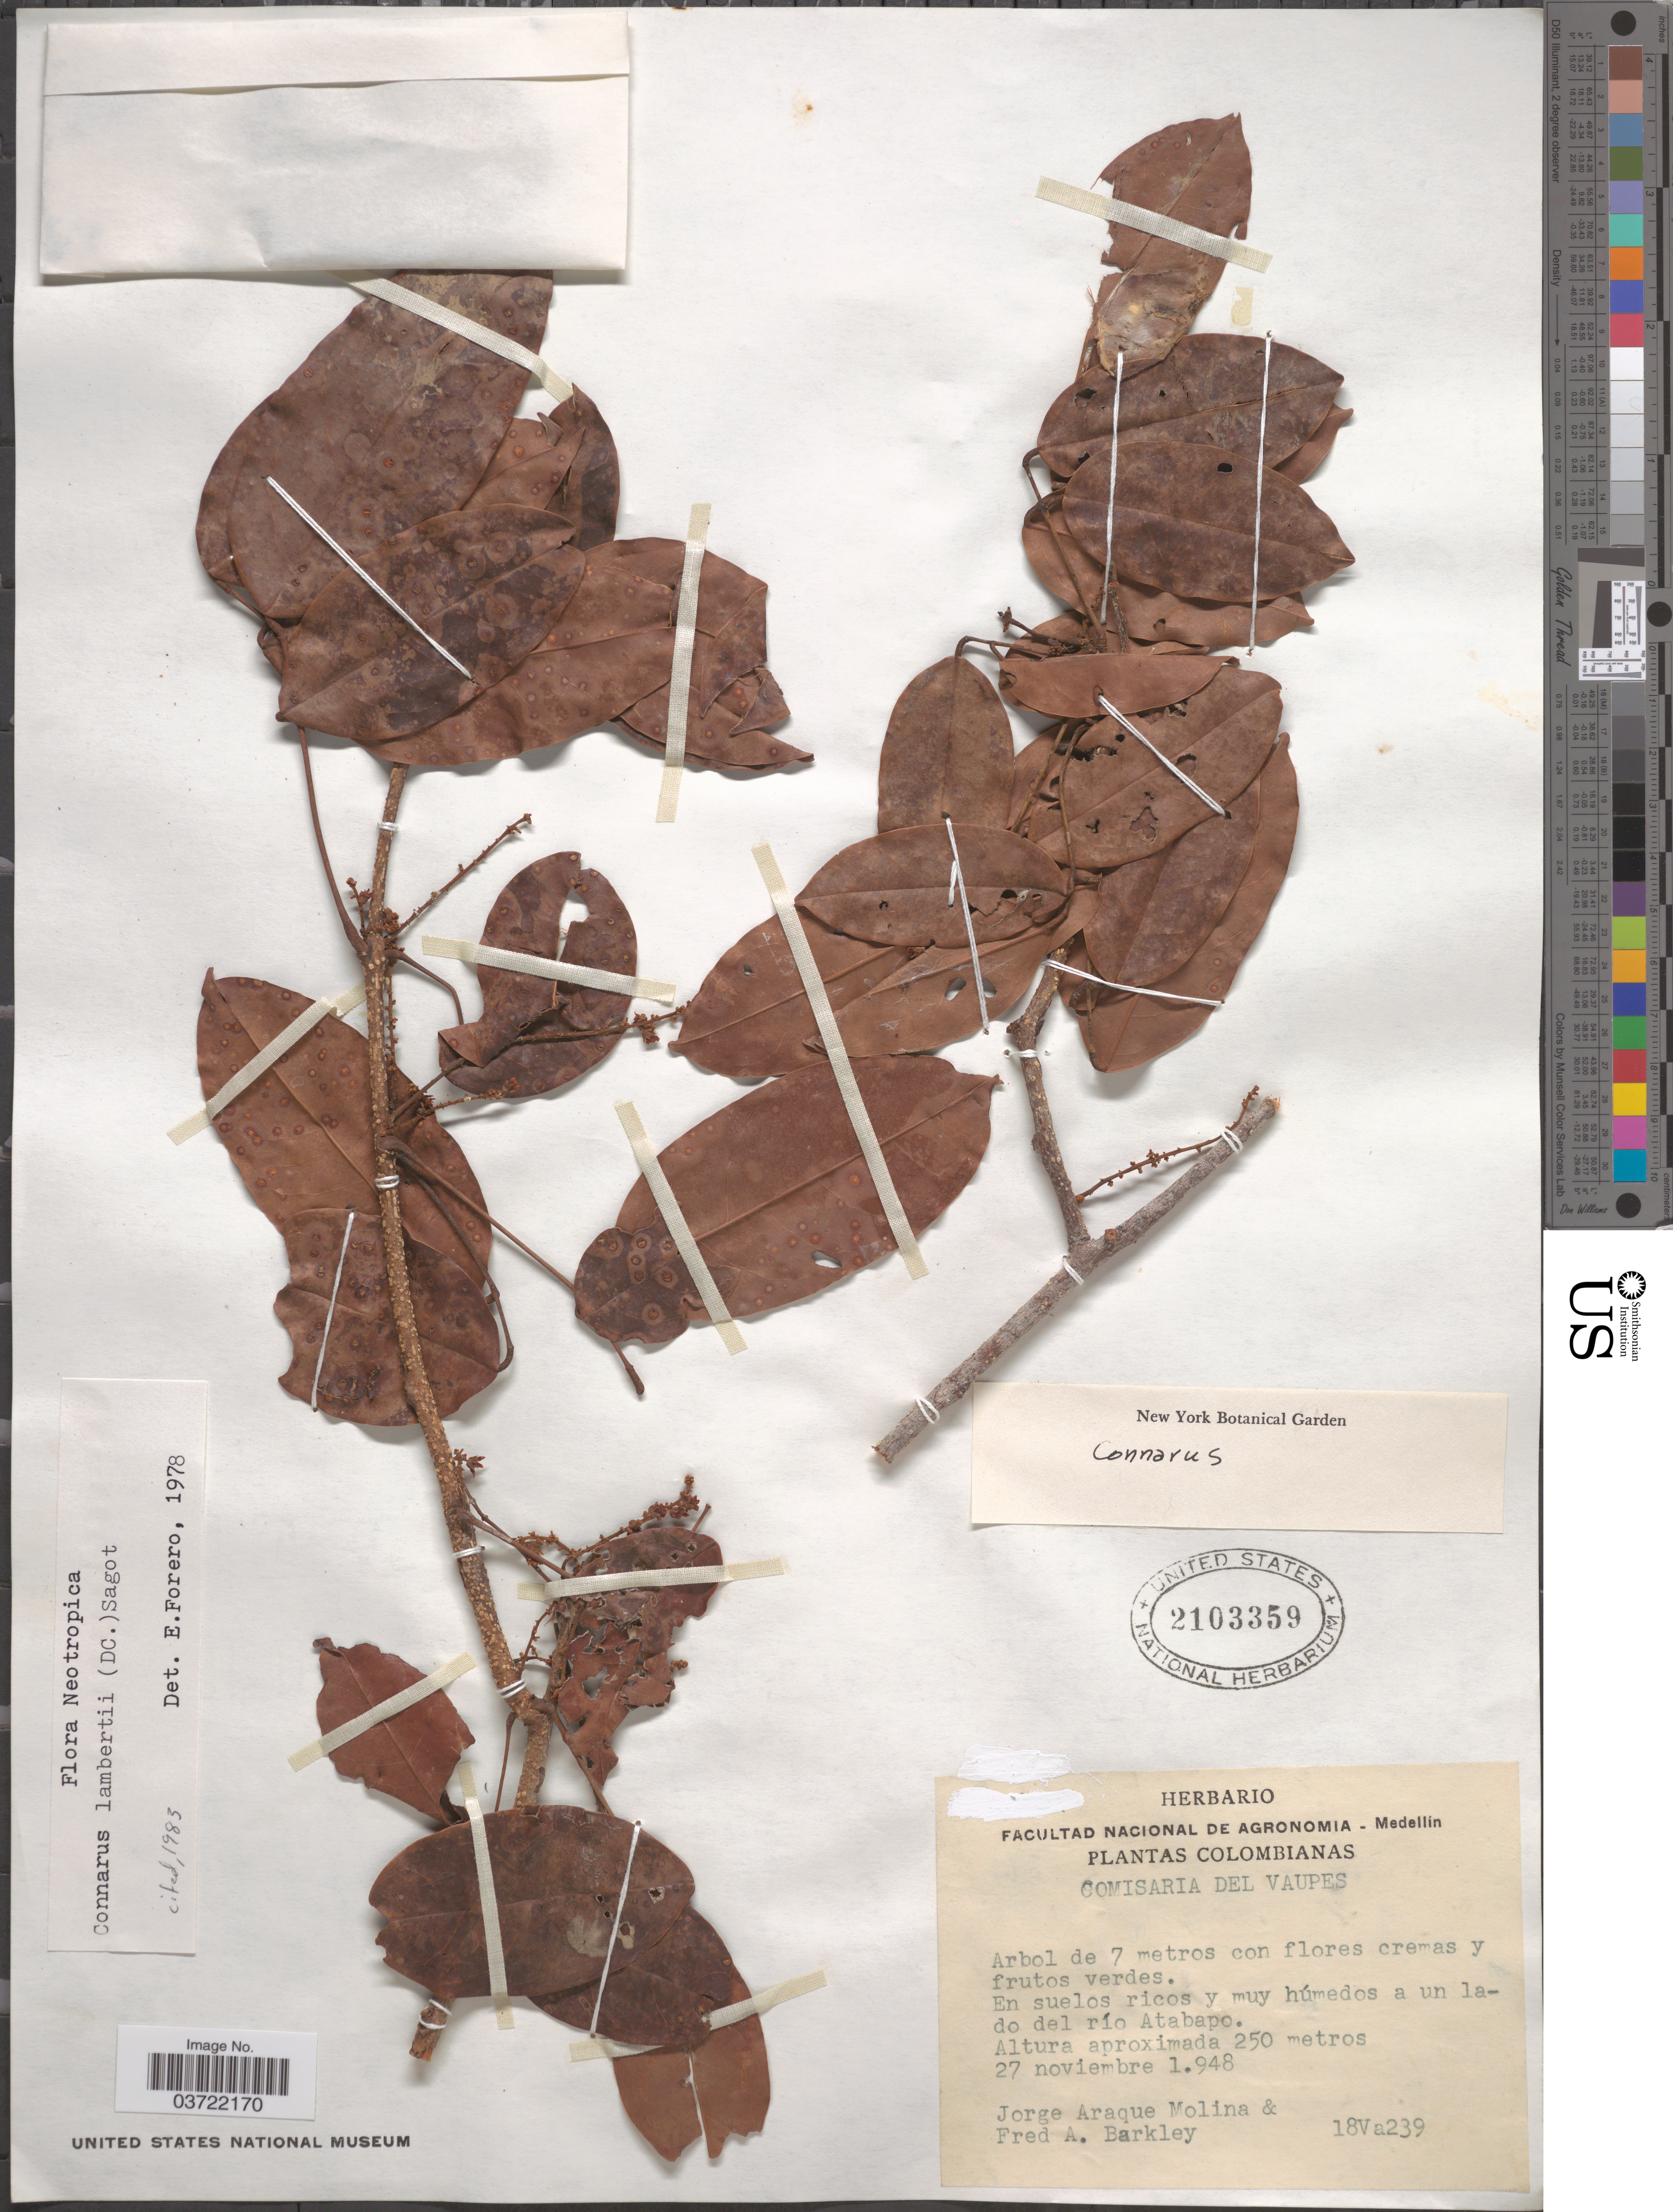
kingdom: Plantae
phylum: Tracheophyta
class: Magnoliopsida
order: Oxalidales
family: Connaraceae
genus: Connarus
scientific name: Connarus lambertii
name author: (DC.) Sagot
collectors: J. Araque Molina & F. A. Barkley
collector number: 18Va239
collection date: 1948-11-27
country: Colombia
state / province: Vaupés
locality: Comisaria del Vaupes. En suelos ricos y muy húmedos a un lado del río Atabapo.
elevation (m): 250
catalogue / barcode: US 2103359